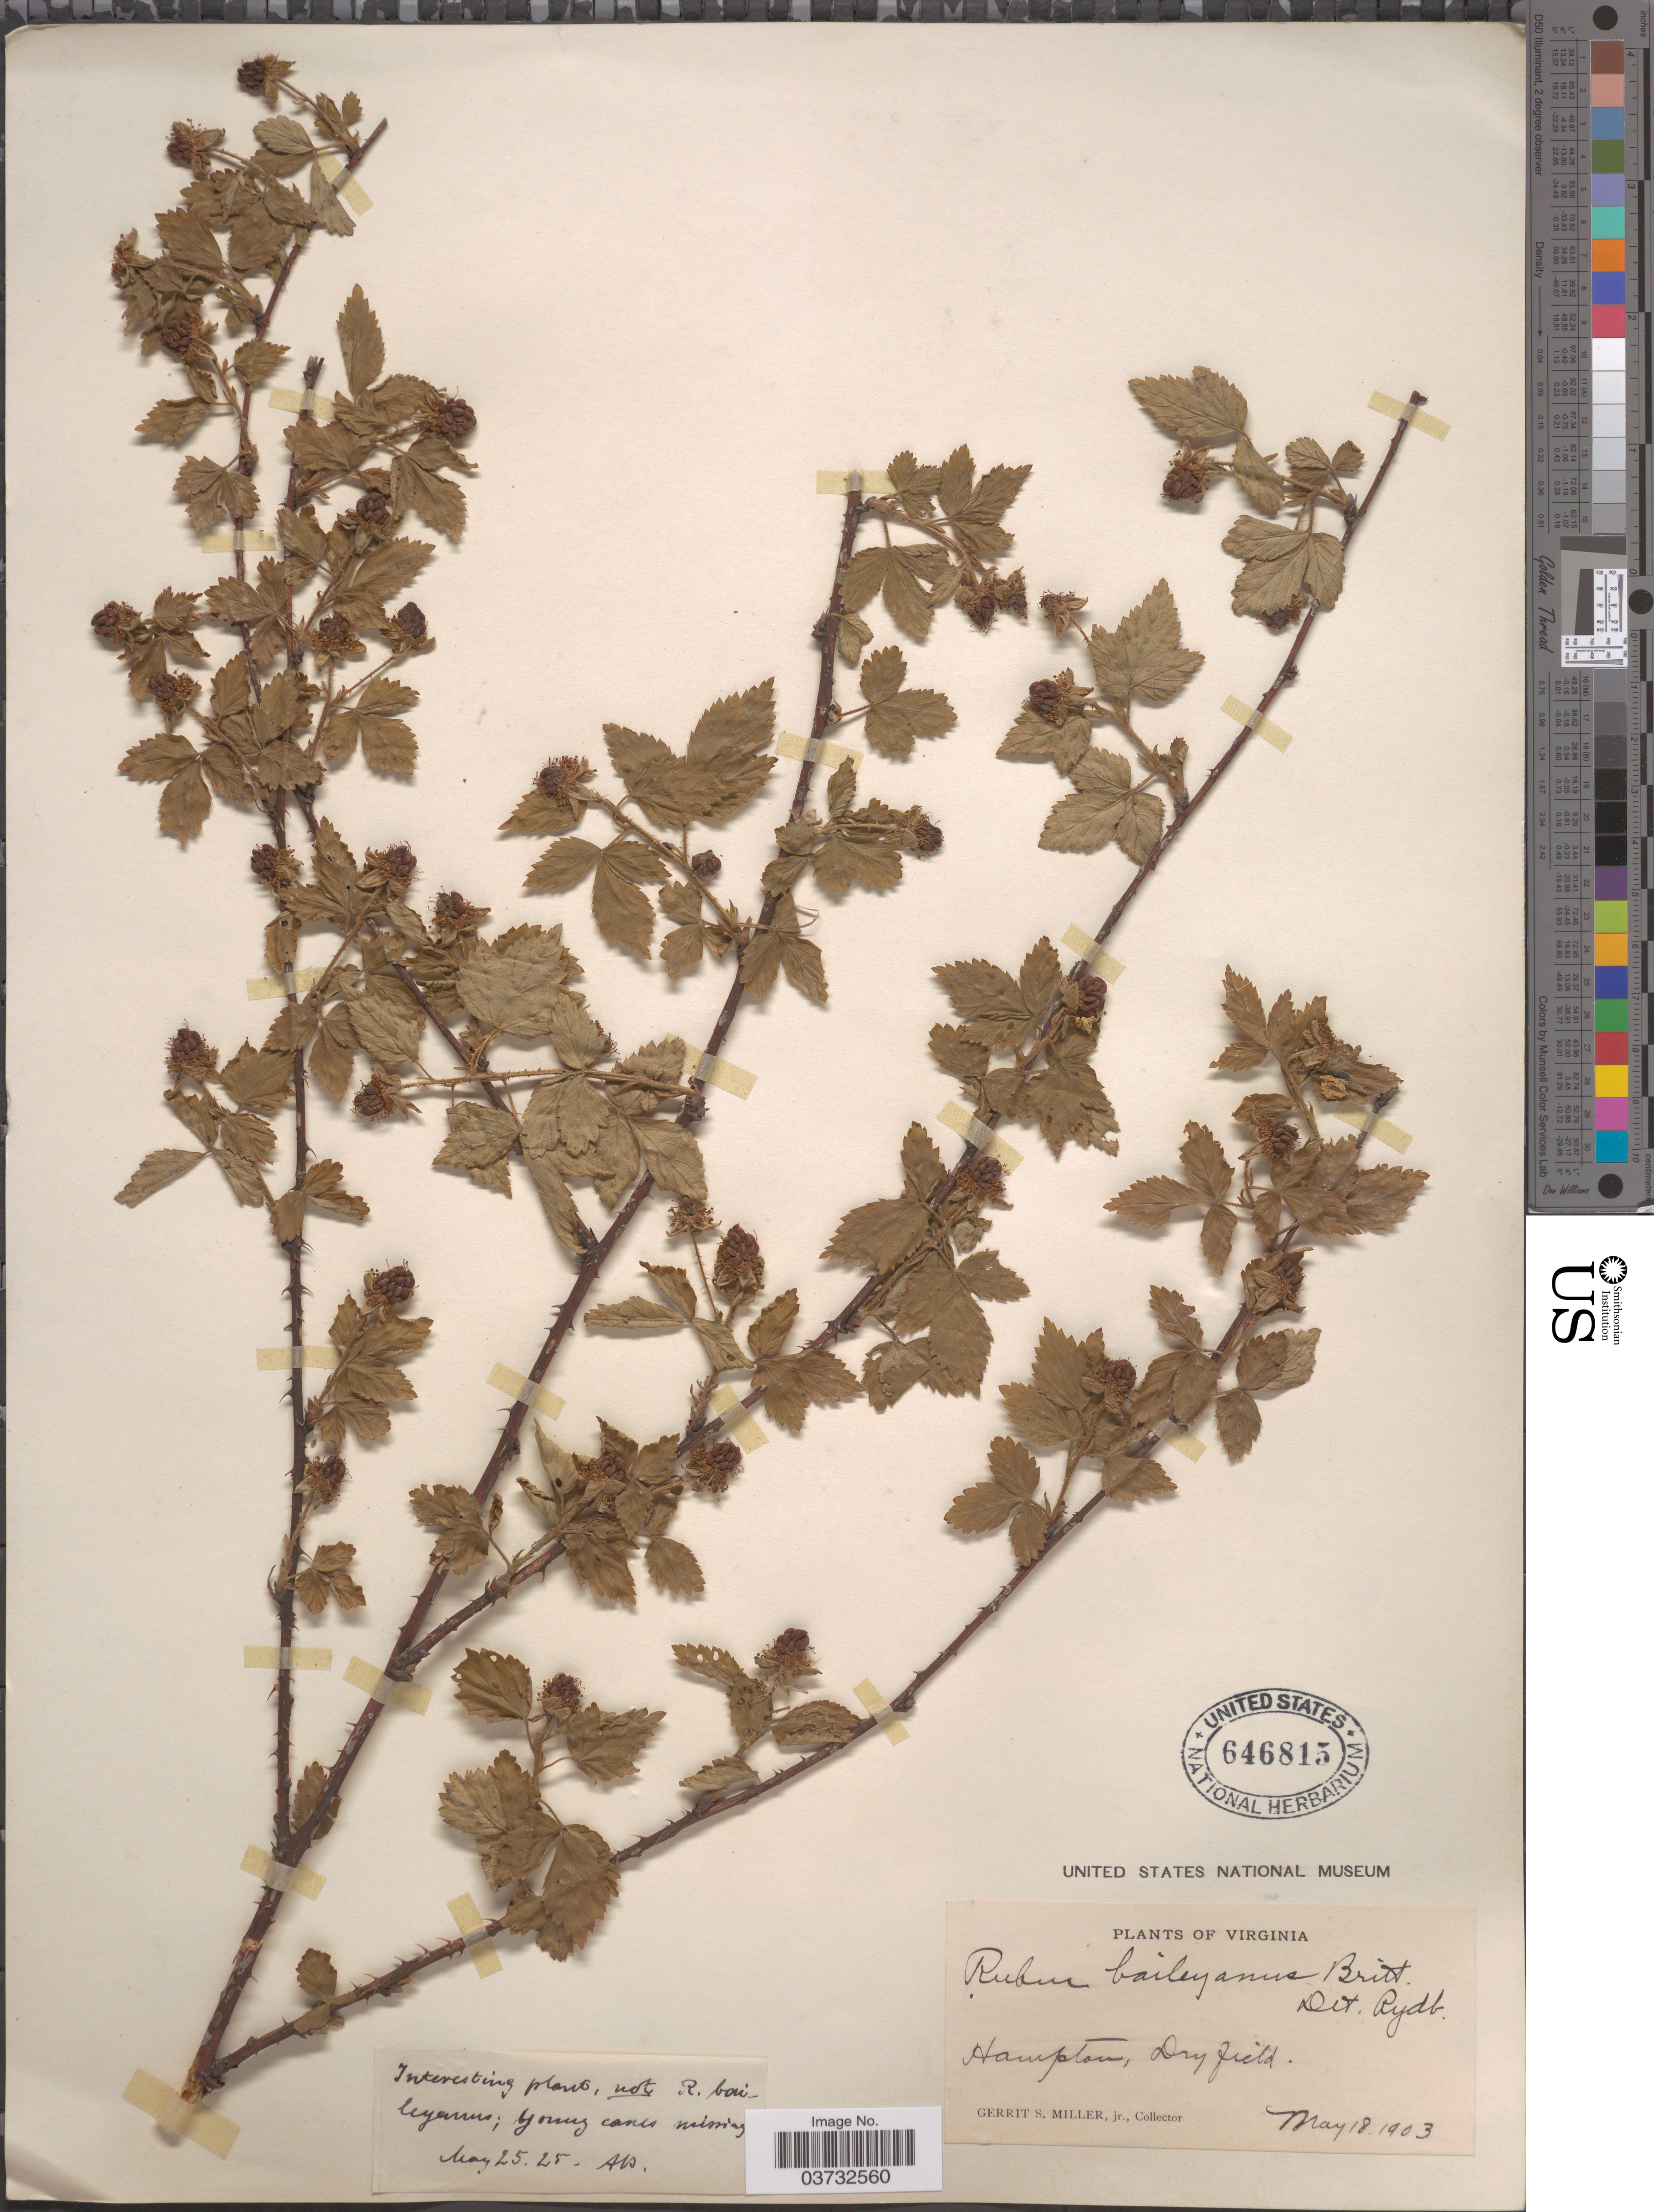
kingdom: Plantae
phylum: Tracheophyta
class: Magnoliopsida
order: Rosales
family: Rosaceae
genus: Rubus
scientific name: Rubus sp.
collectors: G. S. Miller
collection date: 1903-05-18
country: United States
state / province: Virginia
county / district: City of Hampton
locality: Hampton, Dry field.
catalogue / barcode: US 646815